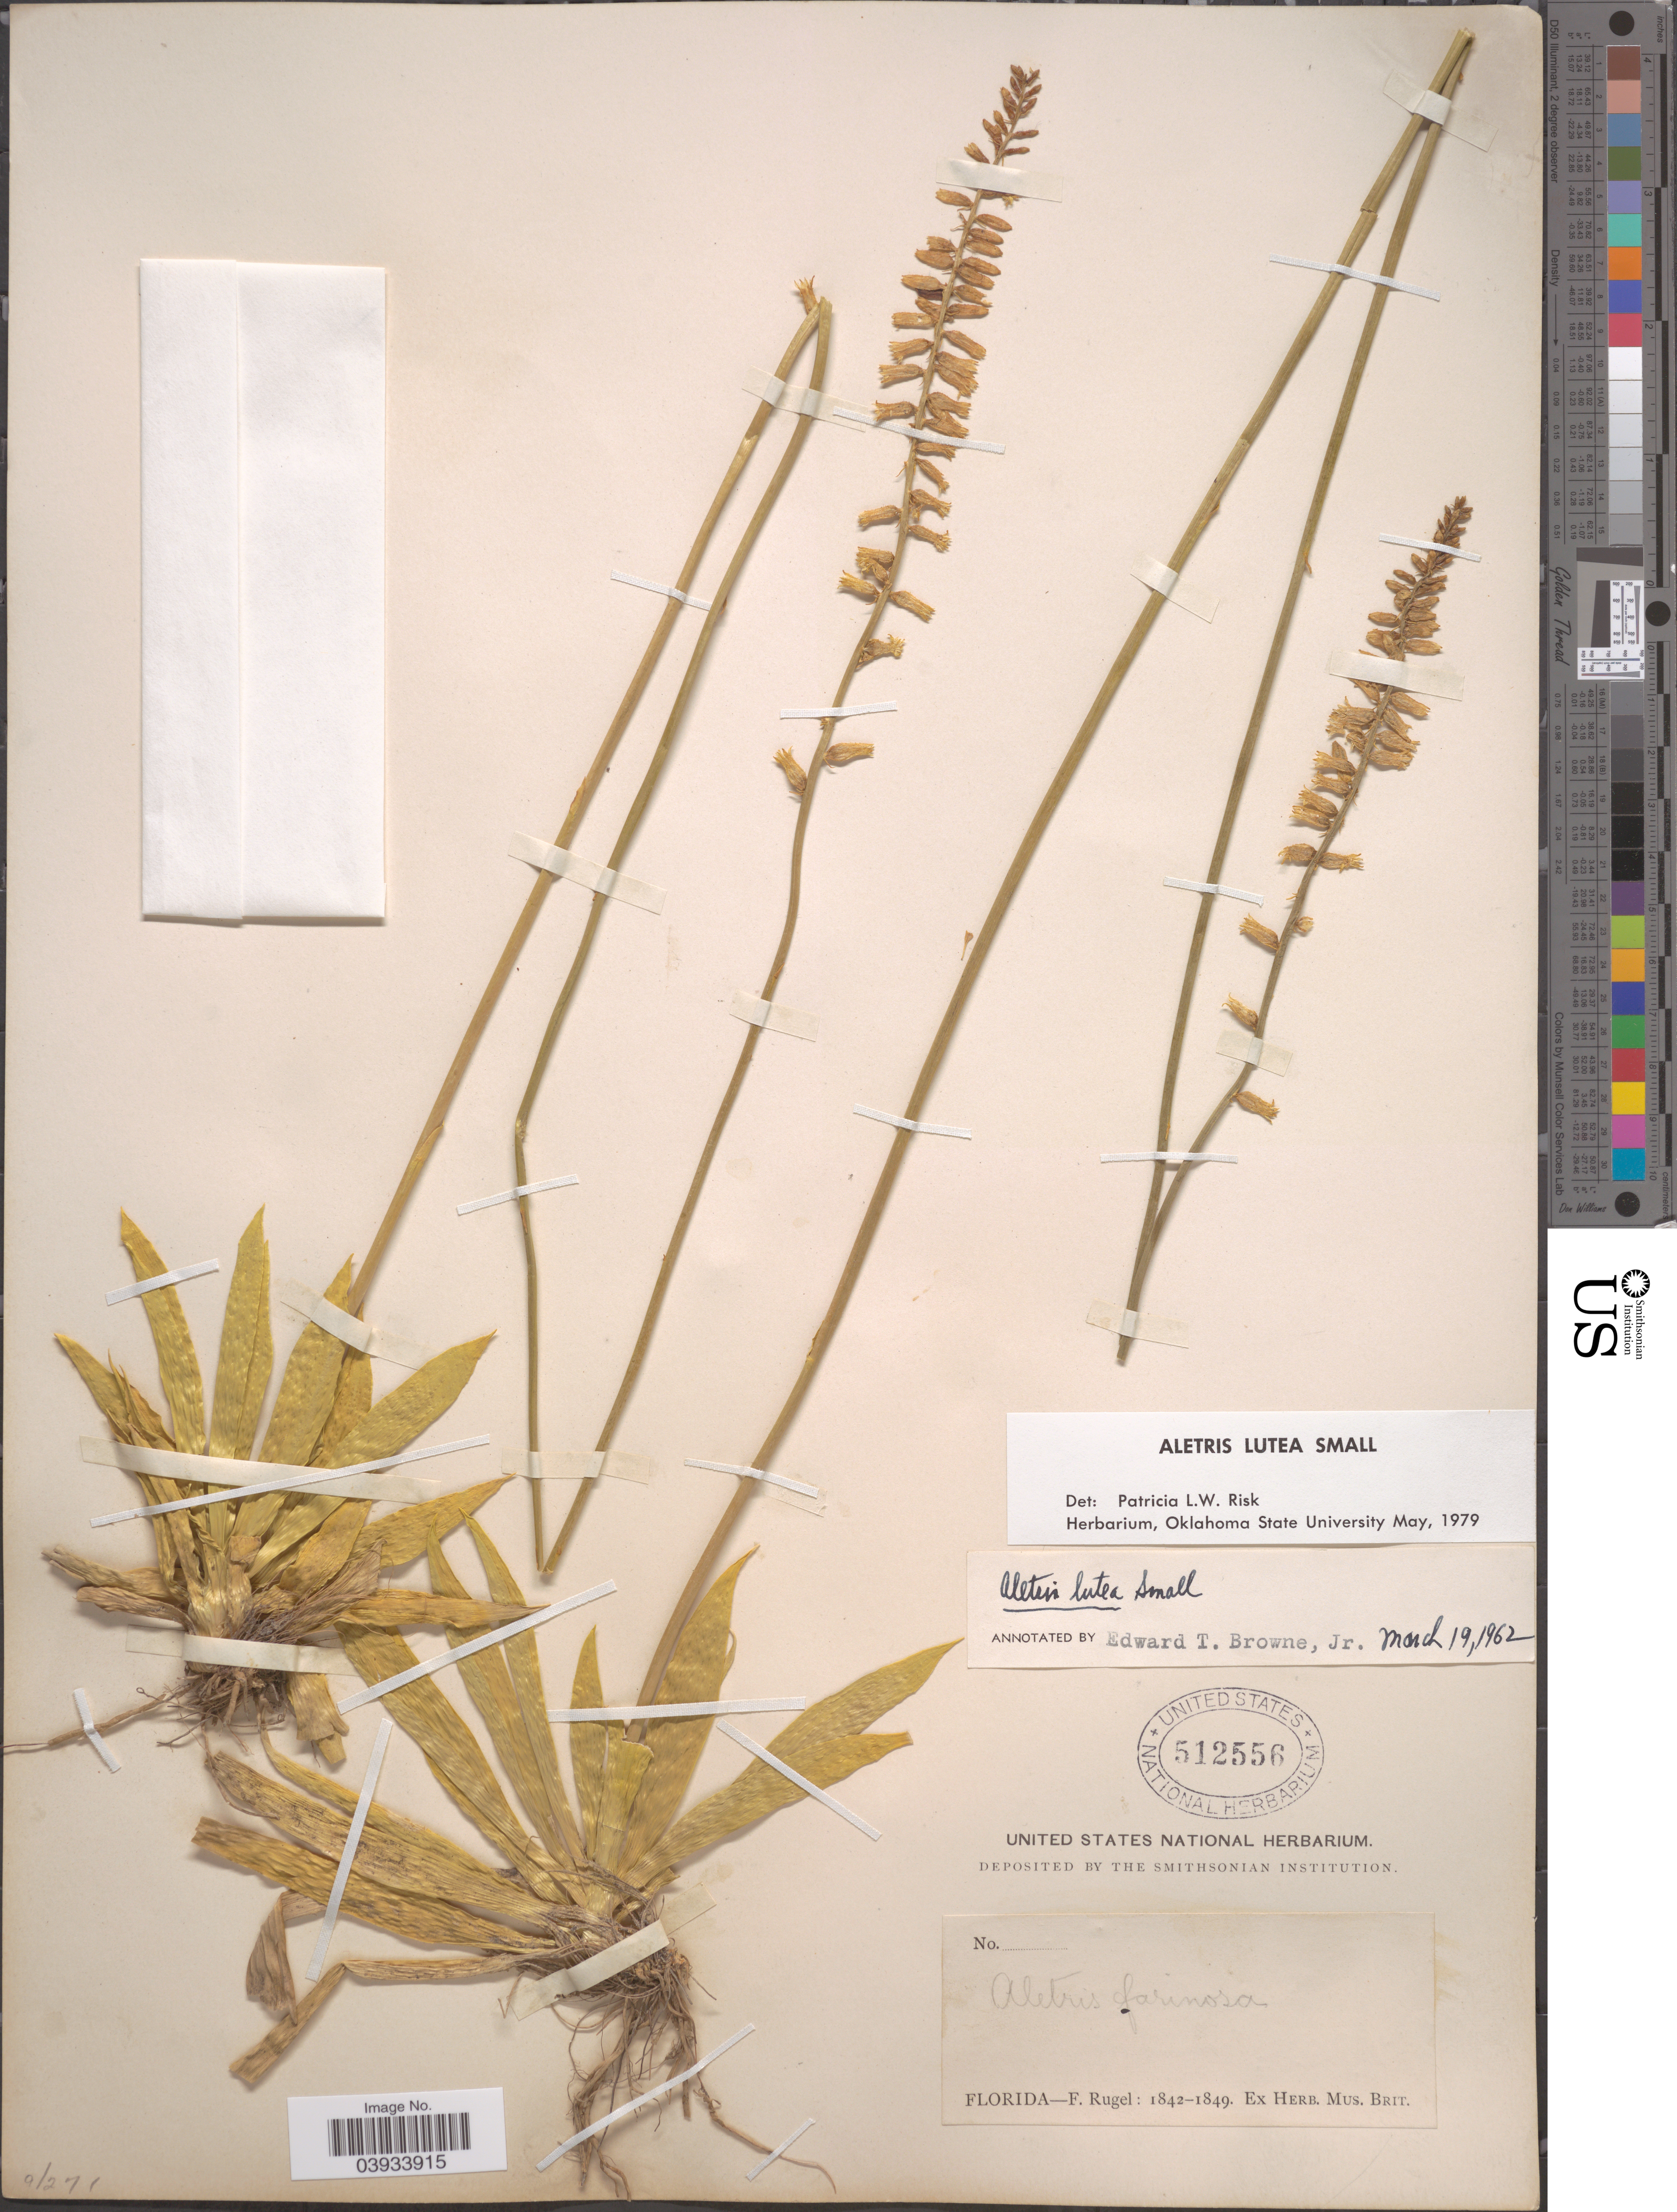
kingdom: Plantae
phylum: Tracheophyta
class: Liliopsida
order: Dioscoreales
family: Nartheciaceae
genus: Aletris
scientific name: Aletris lutea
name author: Small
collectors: F. Rugel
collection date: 1842/1849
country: United States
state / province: Florida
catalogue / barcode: US 512556